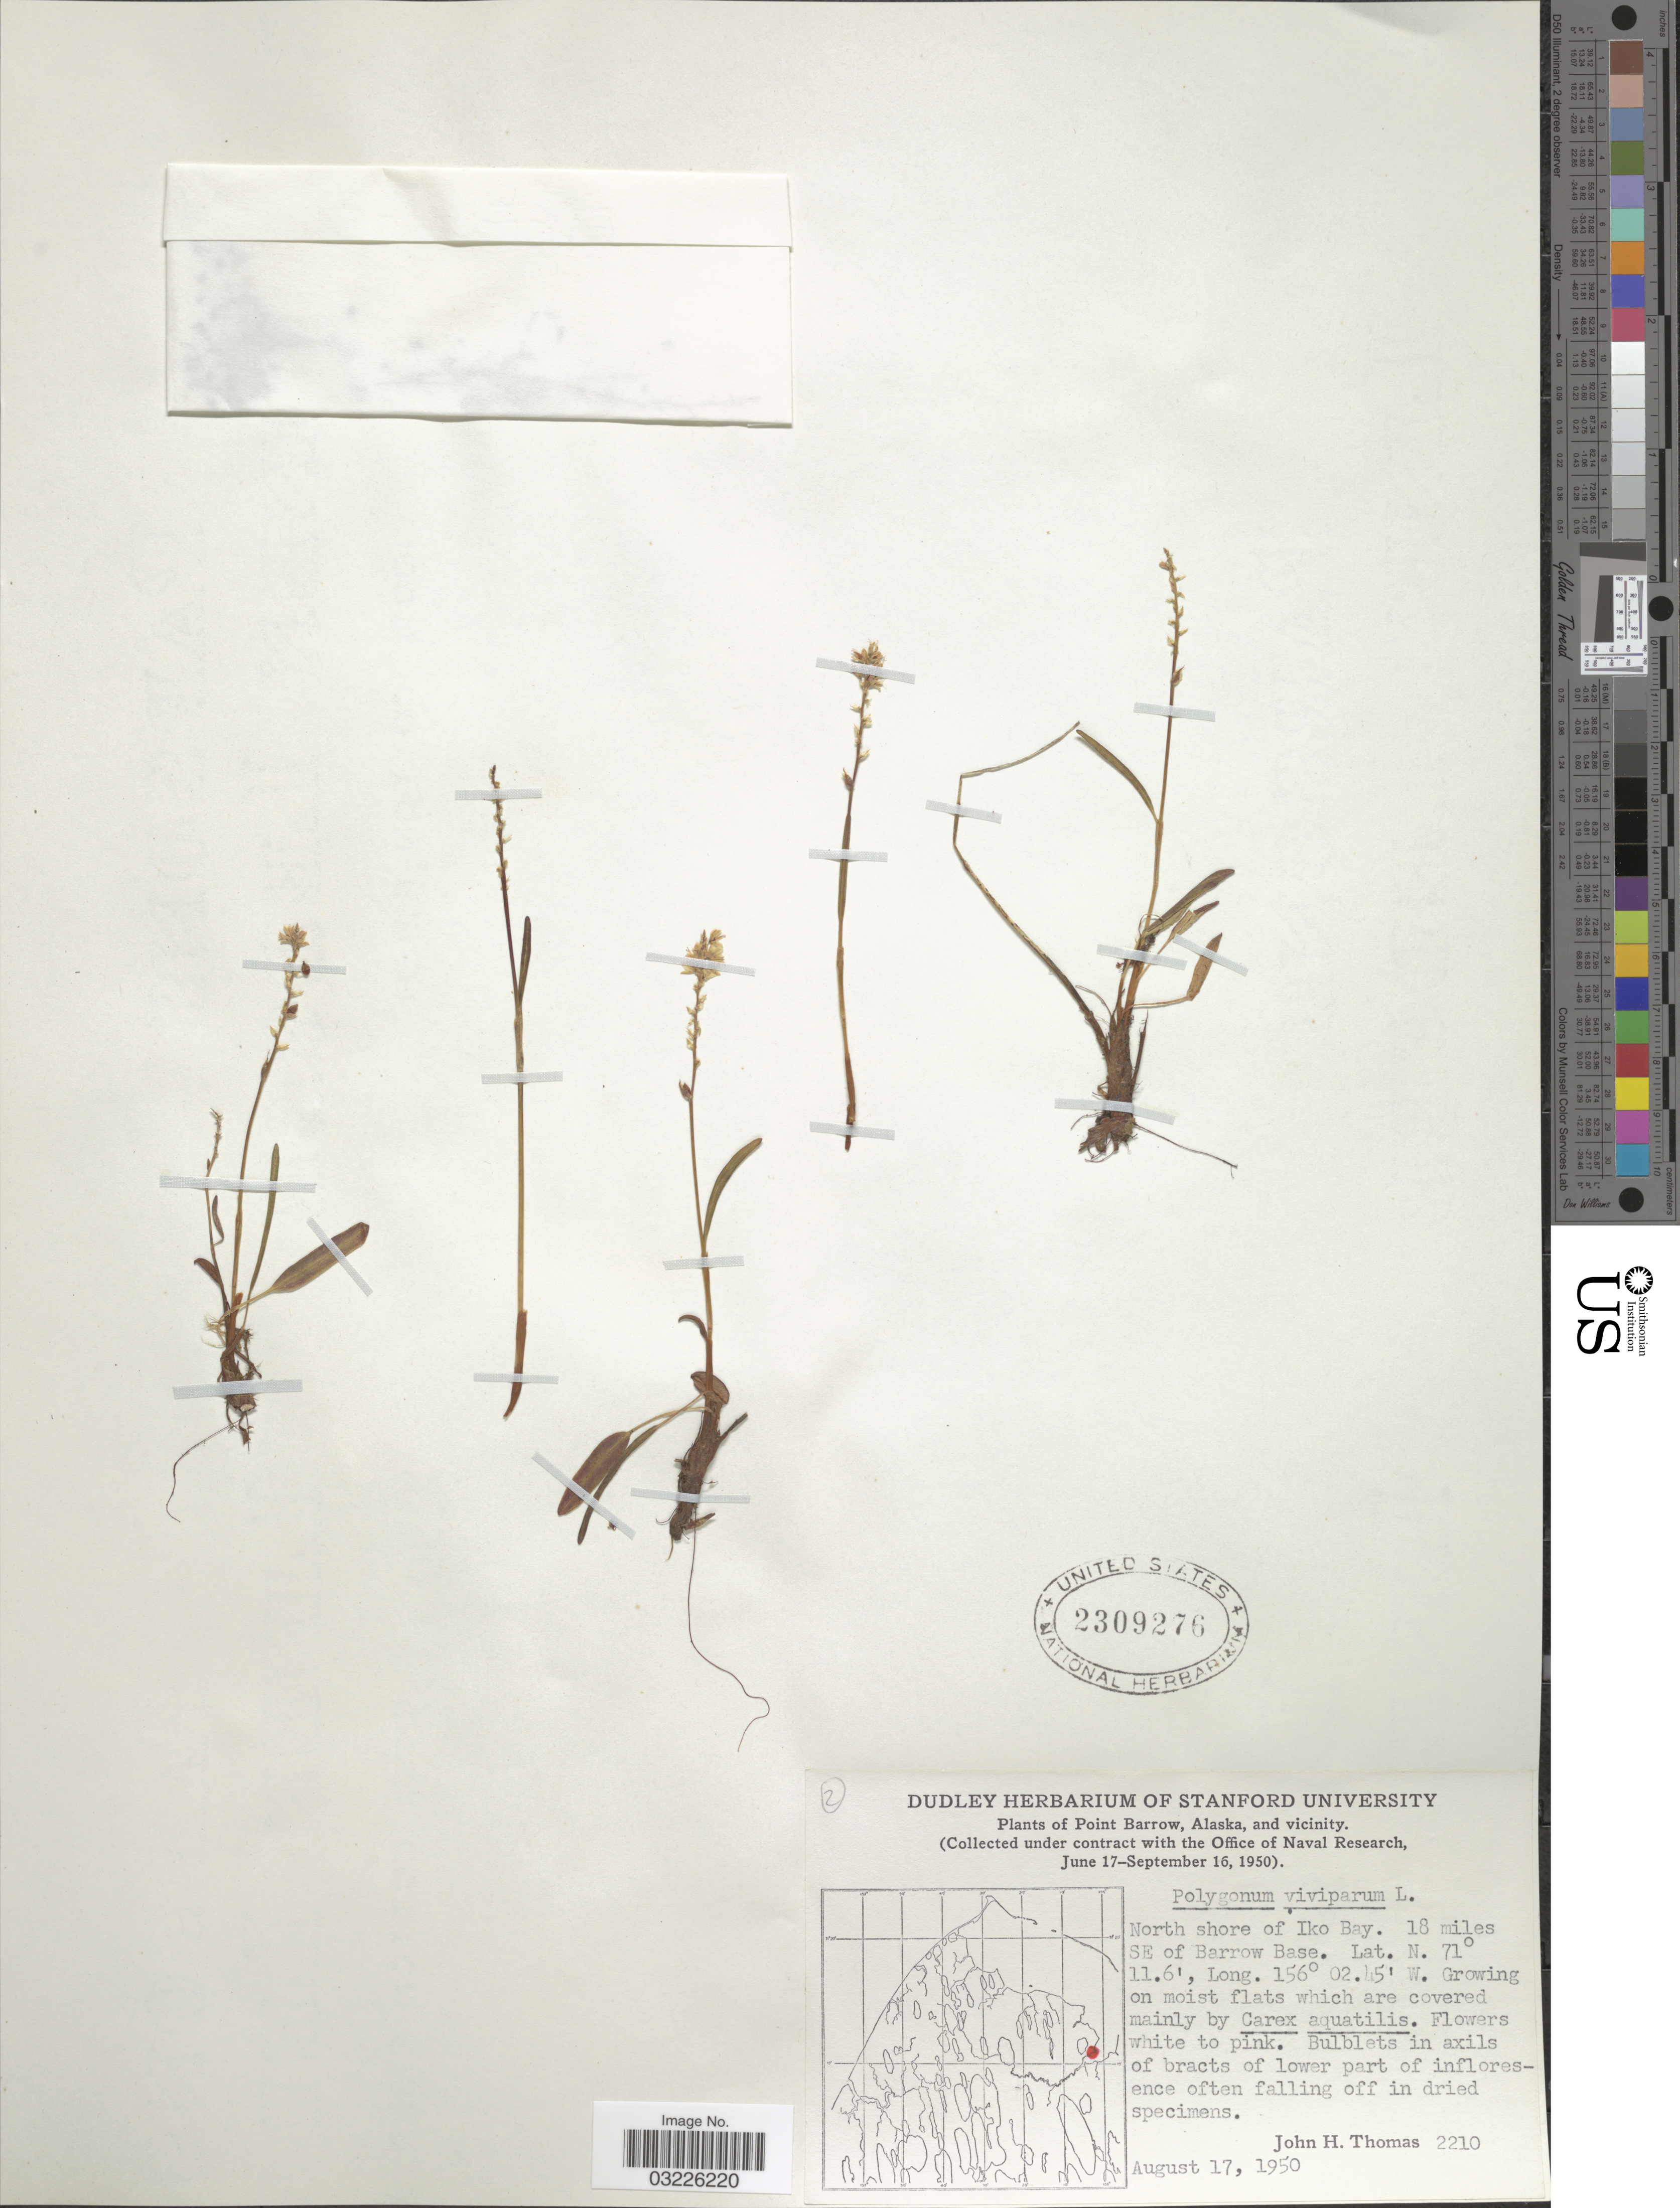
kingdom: Plantae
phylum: Tracheophyta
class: Magnoliopsida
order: Caryophyllales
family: Polygonaceae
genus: Bistorta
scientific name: Bistorta vivipara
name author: (L.) Delarbre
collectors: J. H. Thomas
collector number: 2210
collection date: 1950-08-17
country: United States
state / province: Alaska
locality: Point Barrow, Alaska, and vicinity. North shore of Iko Bay. 18 miles SE of Barrow Base.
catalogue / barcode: US 2309276